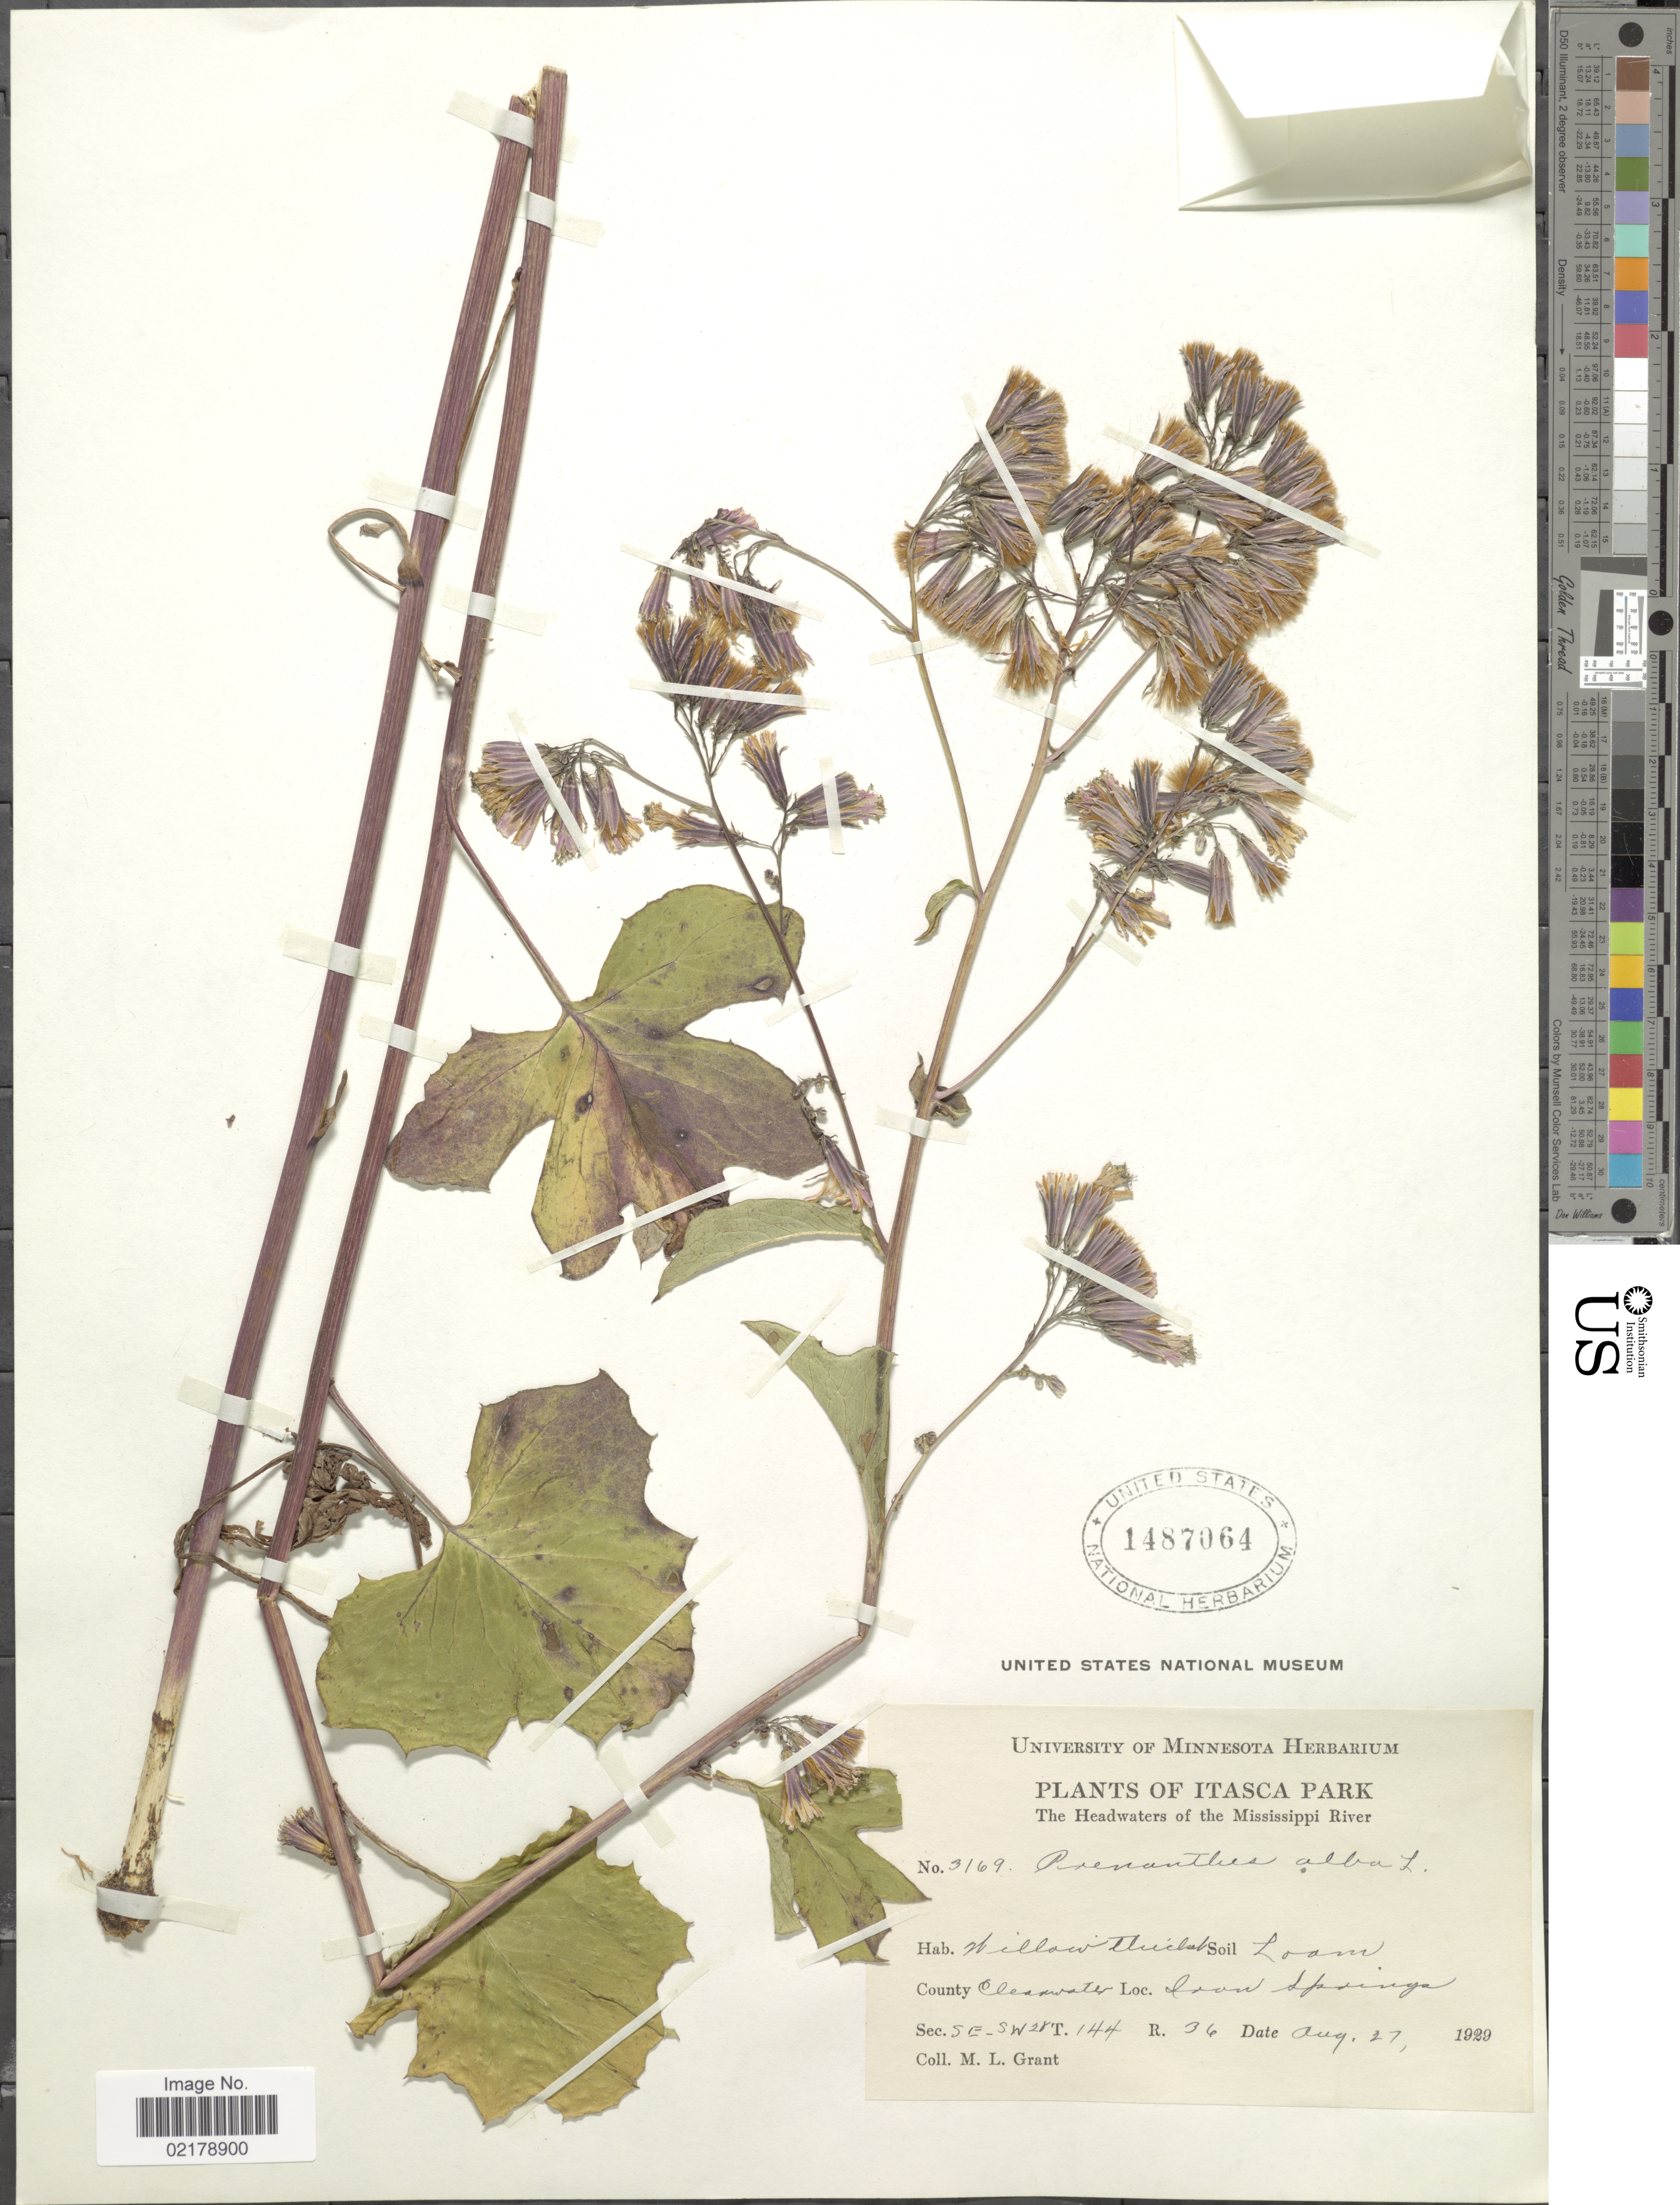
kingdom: Plantae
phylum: Tracheophyta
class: Magnoliopsida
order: Asterales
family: Asteraceae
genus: Nabalus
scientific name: Nabalus albus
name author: (L.) Hook.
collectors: M. L. Grant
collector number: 3169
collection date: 1929-08-27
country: United States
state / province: Minnesota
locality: Itasca Park, The Headwaters of the Mississippi River, Willow thickets, Soil Loam, County Clearwater, Iron Springs, Sec. SE-SW 28 T.144 R. 36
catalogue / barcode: US 1487064